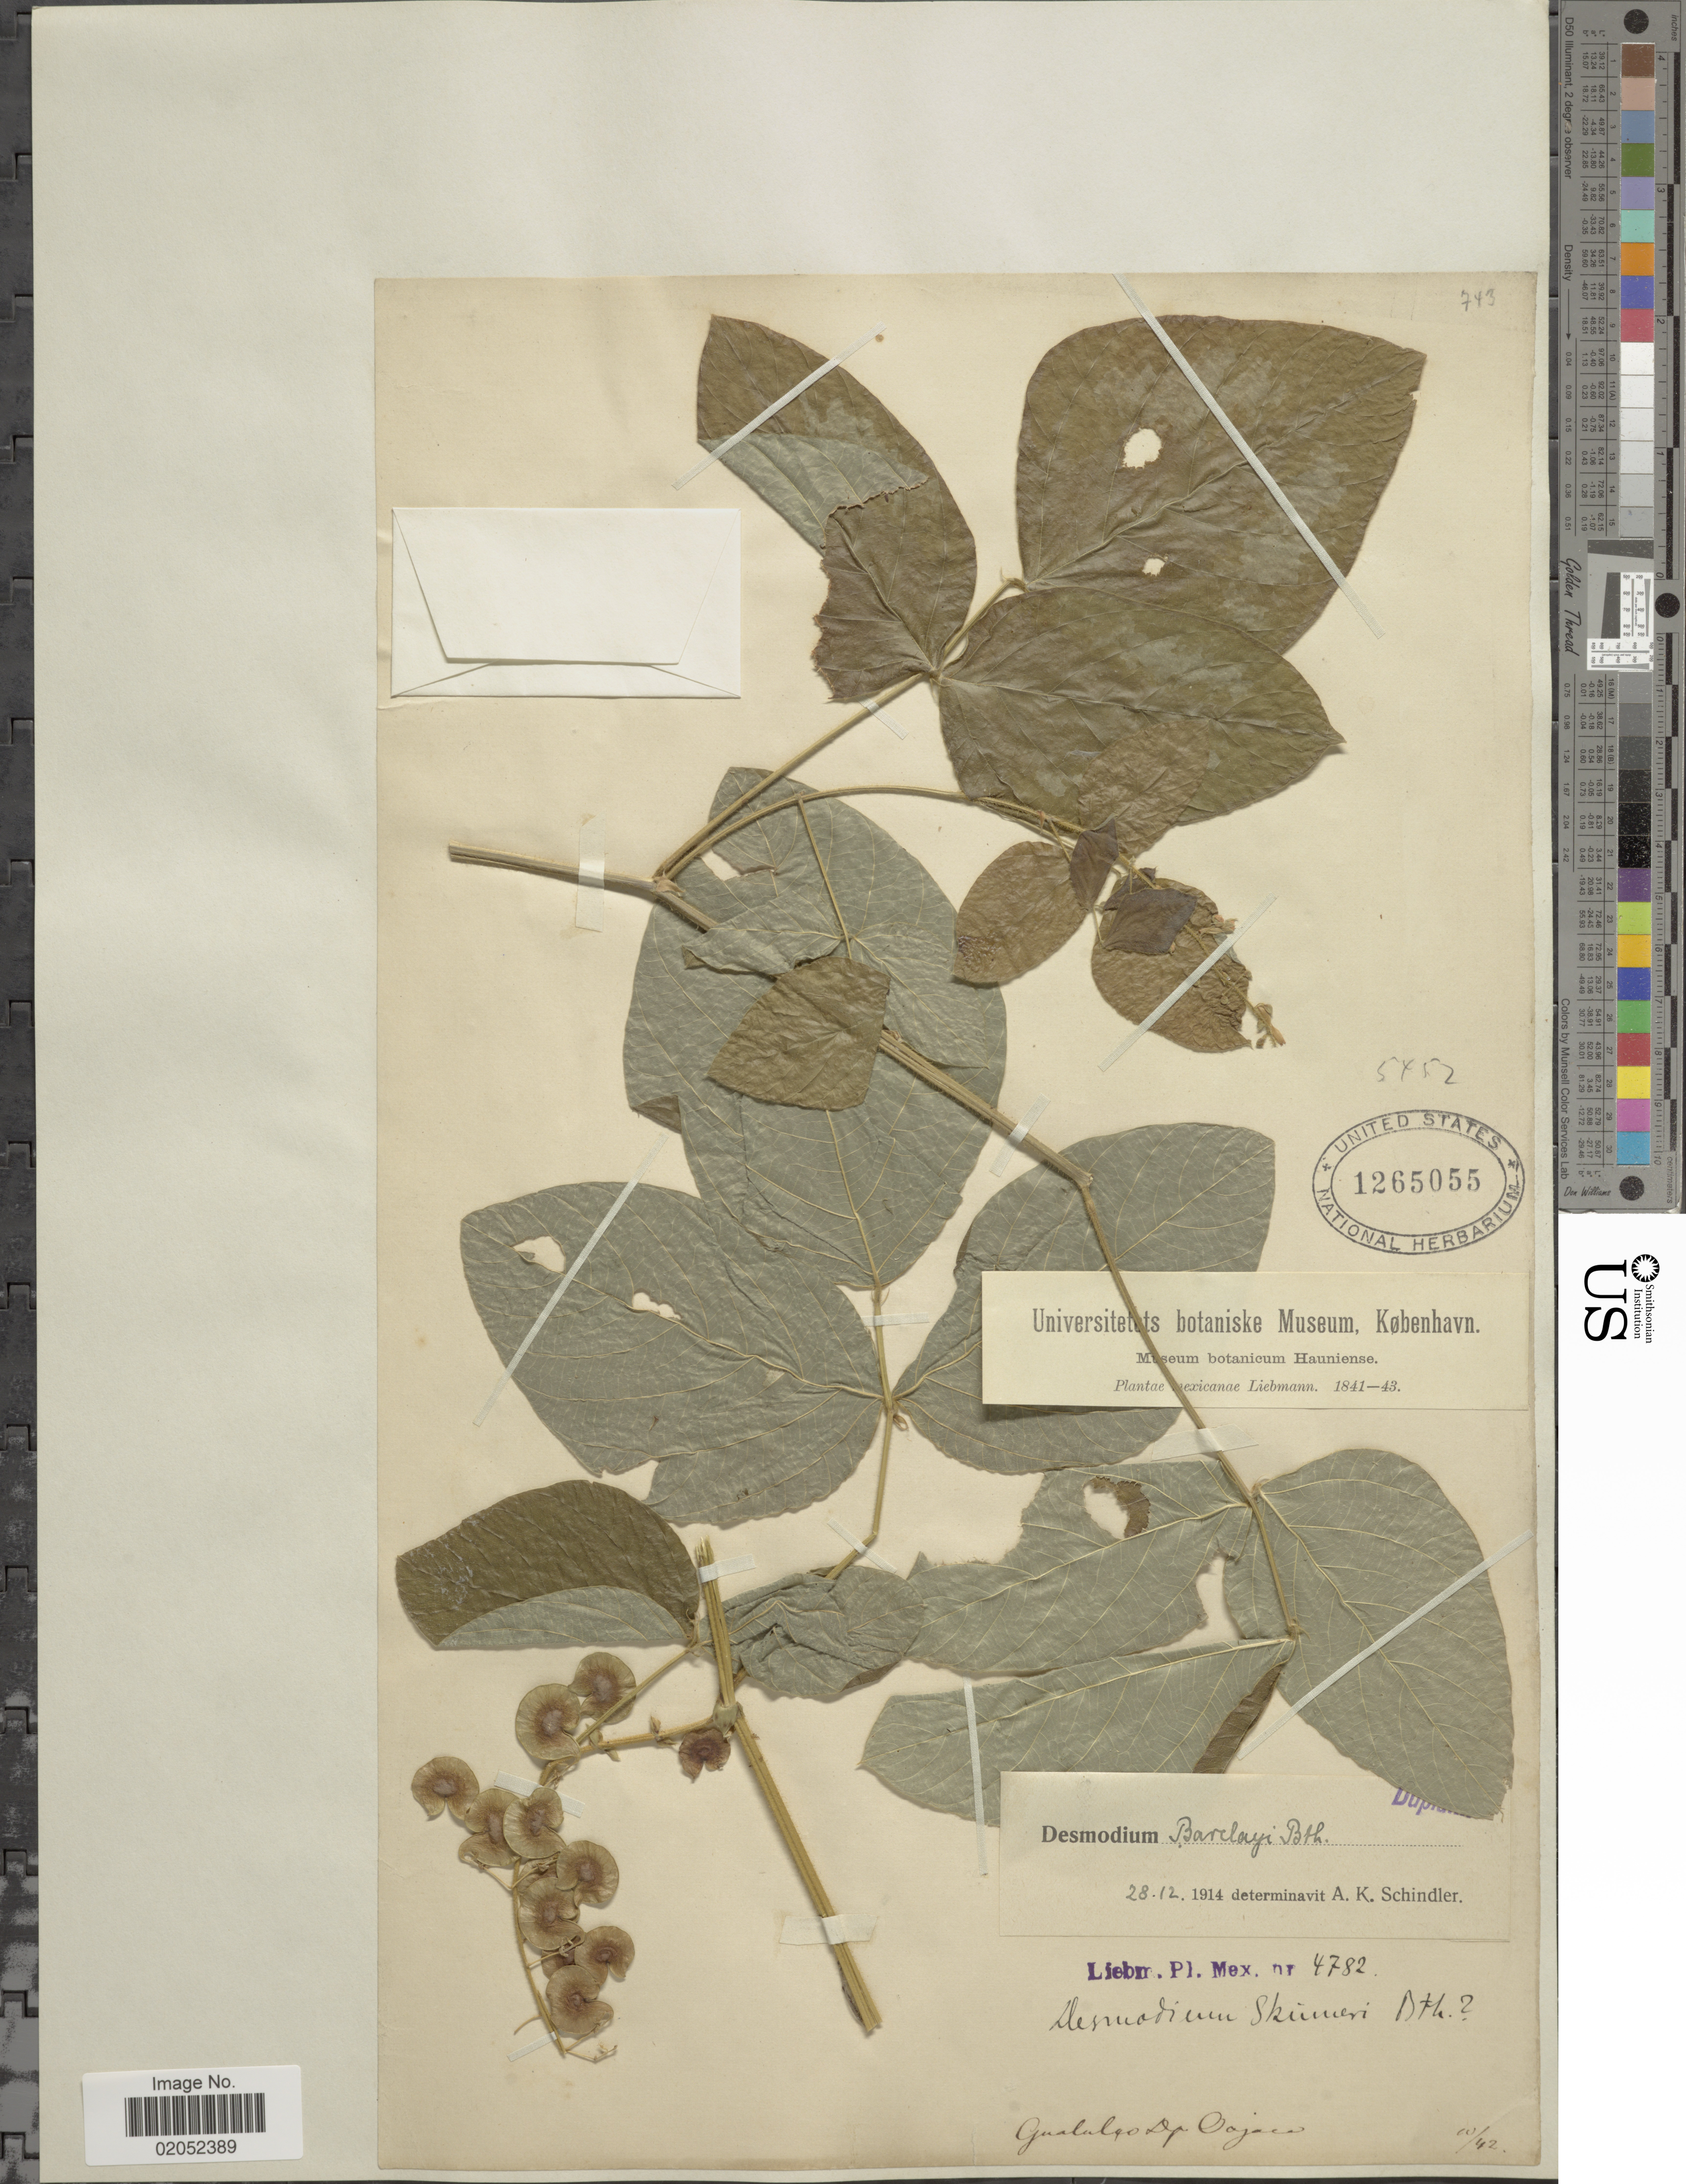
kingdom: Plantae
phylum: Tracheophyta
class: Magnoliopsida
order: Fabales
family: Fabaceae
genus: Desmodium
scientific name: Desmodium infractum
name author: DC.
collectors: Liebman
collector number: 4782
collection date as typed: Transcribed d/m/y: /10/42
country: Mexico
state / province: Oaxaca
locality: Gualalxo Dp. Oajaca [interpreted].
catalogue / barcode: US 1265055